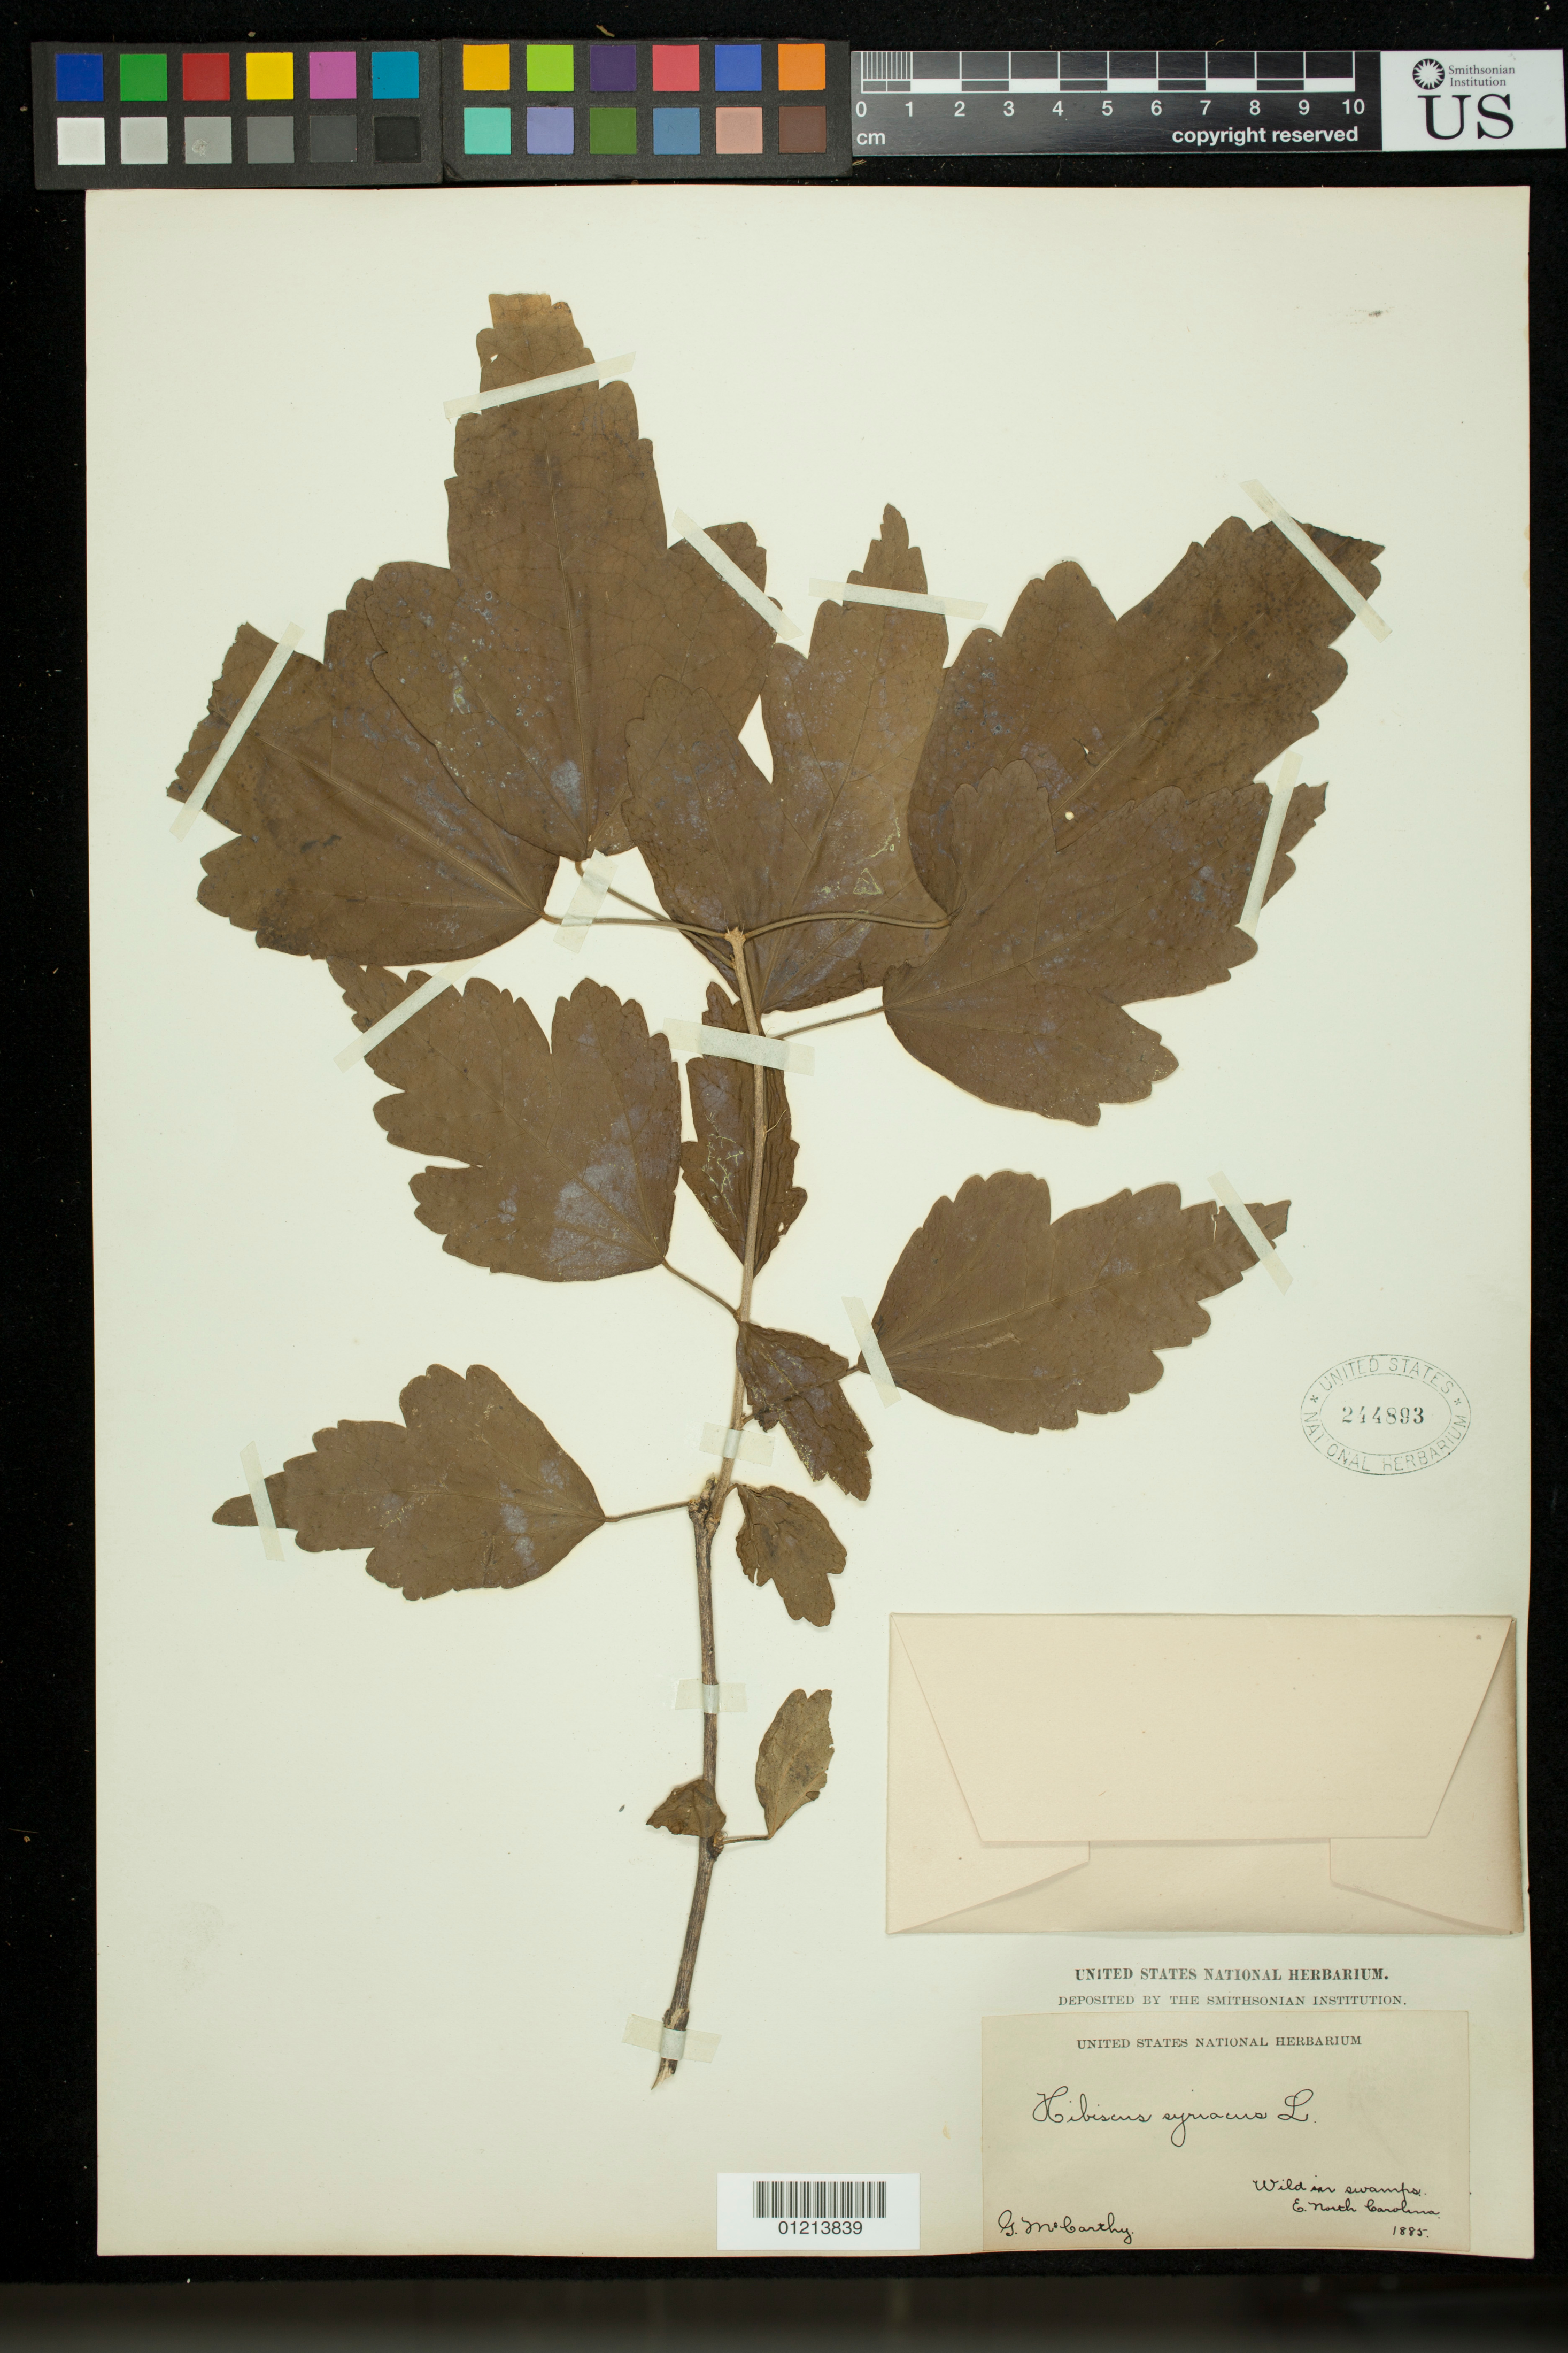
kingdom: Plantae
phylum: Tracheophyta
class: Magnoliopsida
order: Malvales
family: Malvaceae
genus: Hibiscus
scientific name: Hibiscus syriacus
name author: L.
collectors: G. M. McCarthy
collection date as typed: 1885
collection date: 1885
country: United States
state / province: North Carolina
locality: E. North Carolina. Wild in swamps.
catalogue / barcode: US 244893